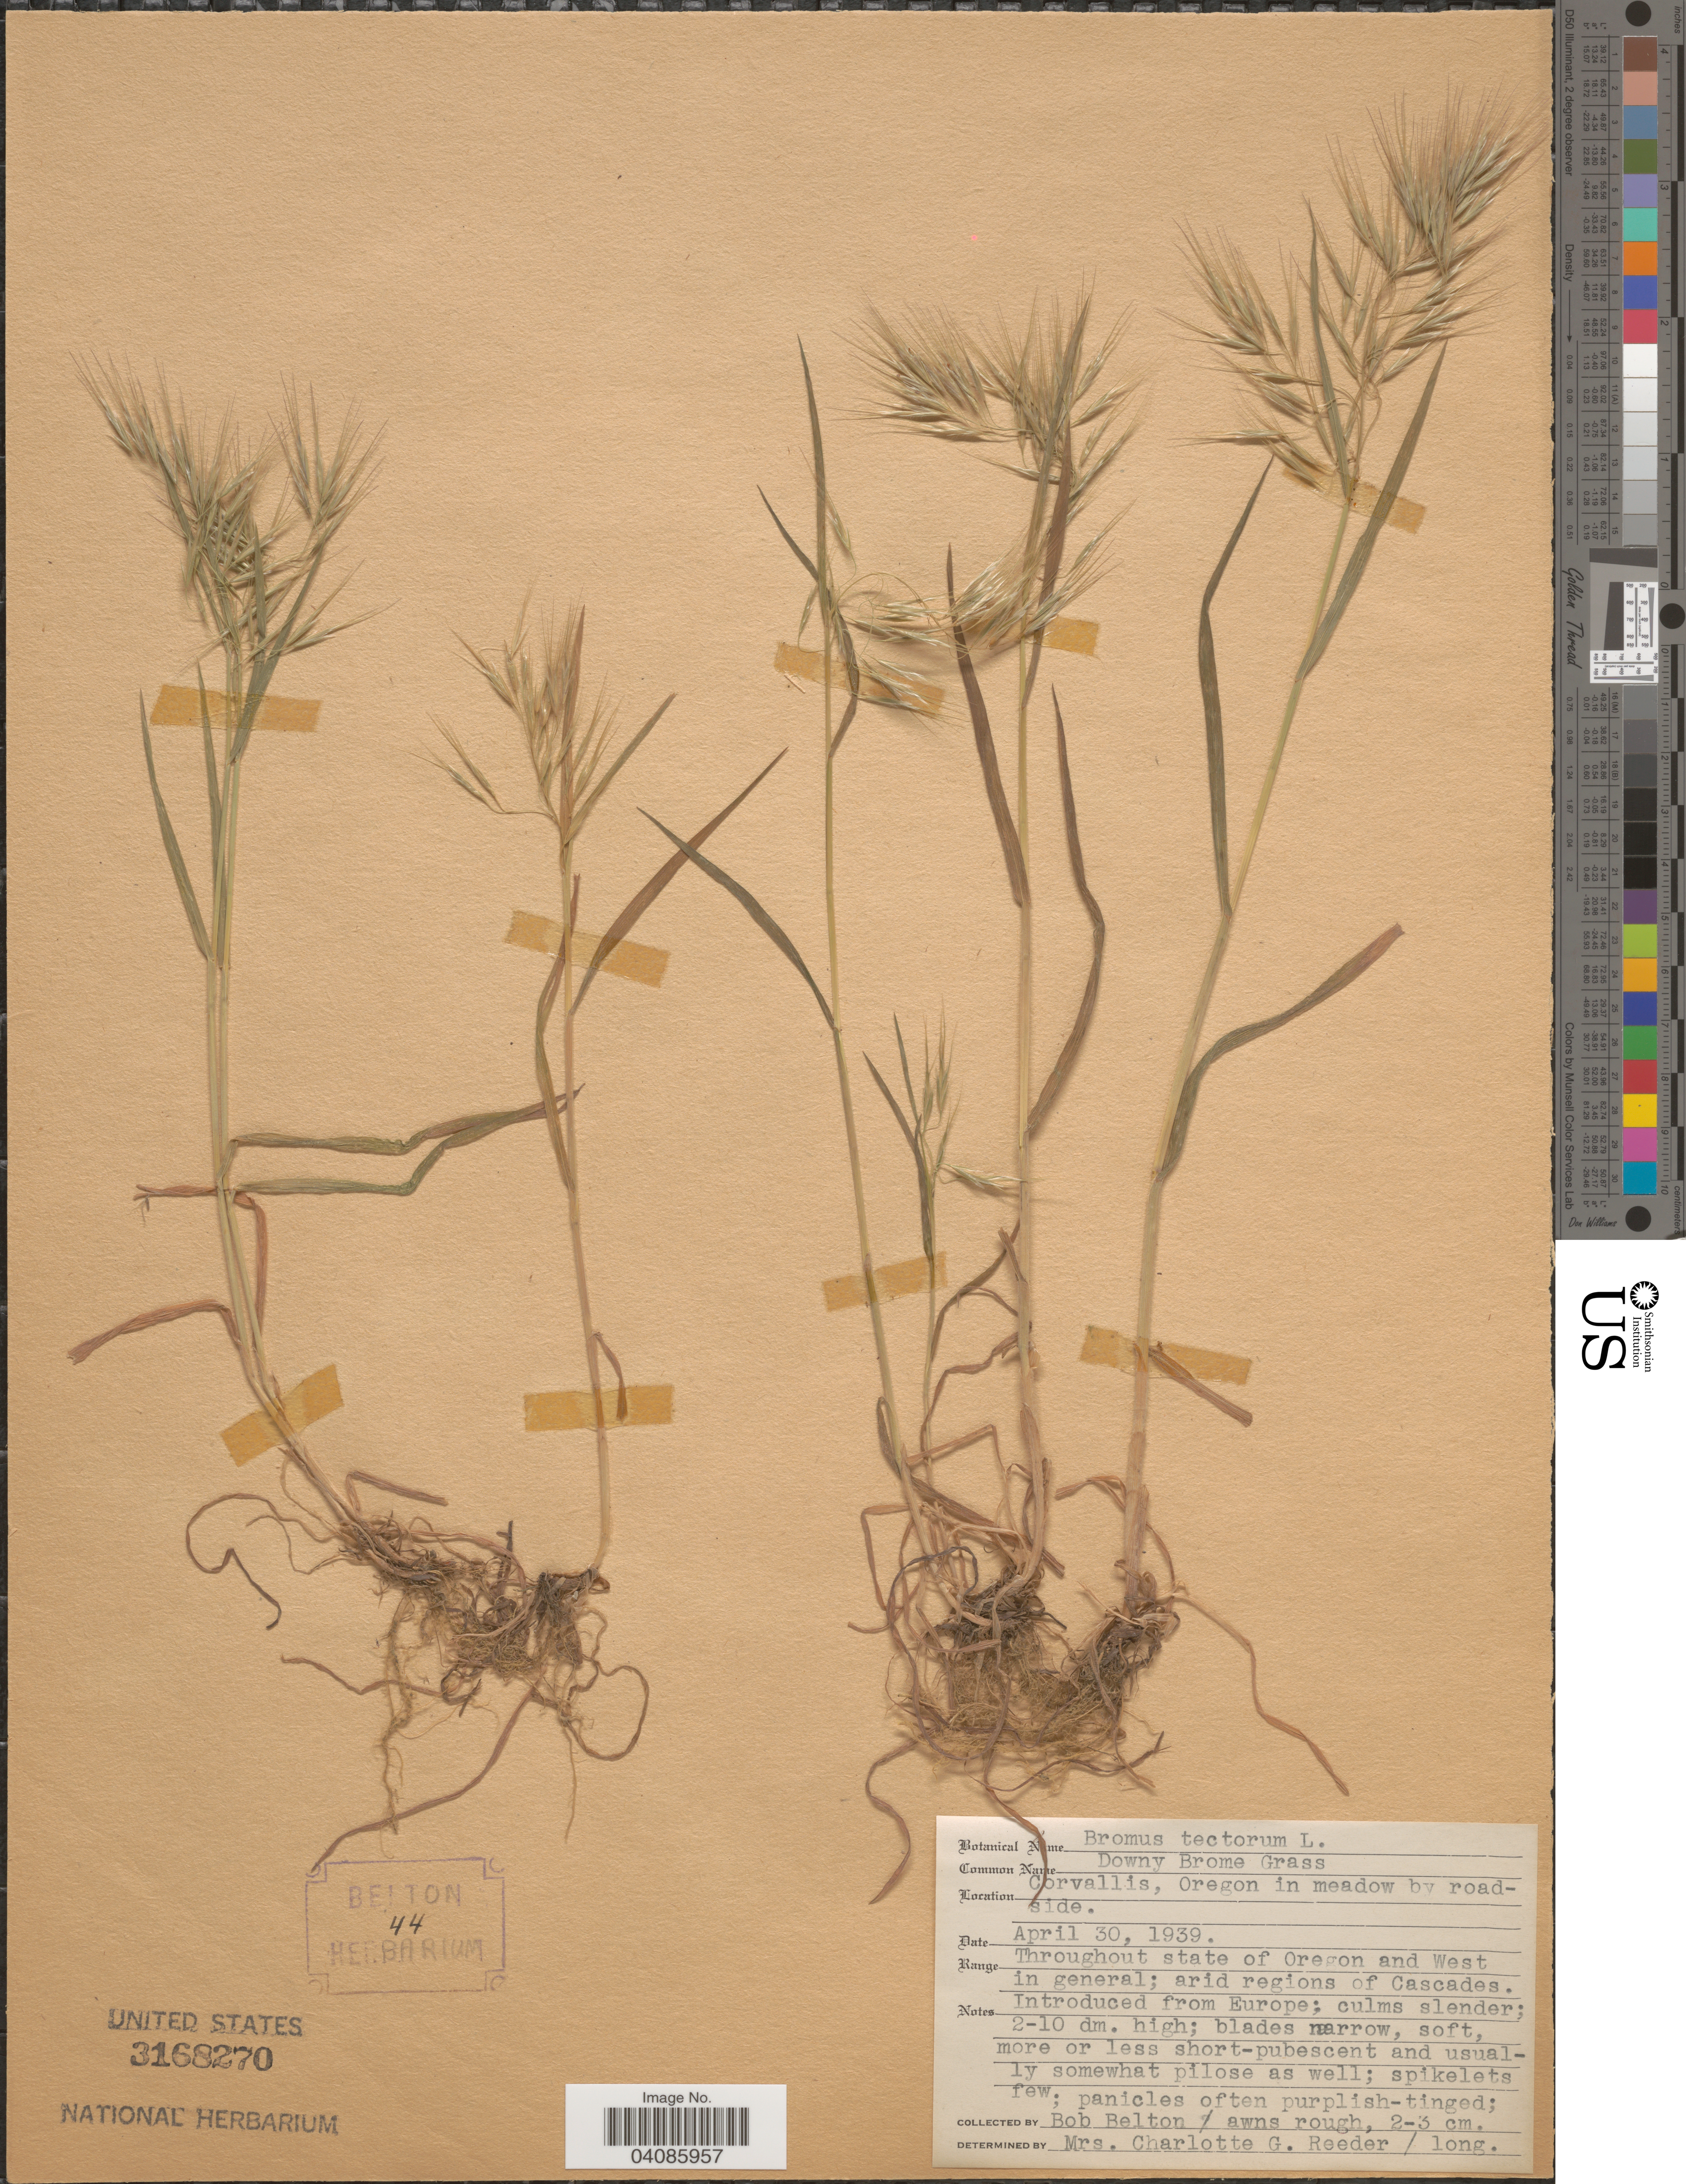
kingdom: Plantae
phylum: Tracheophyta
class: Liliopsida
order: Poales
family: Poaceae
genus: Bromus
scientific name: Bromus tectorum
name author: L.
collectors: B. Belton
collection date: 1939-04-30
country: United States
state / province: Oregon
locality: Corvallis, Oregon in meadow by roadside.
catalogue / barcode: US 3168270